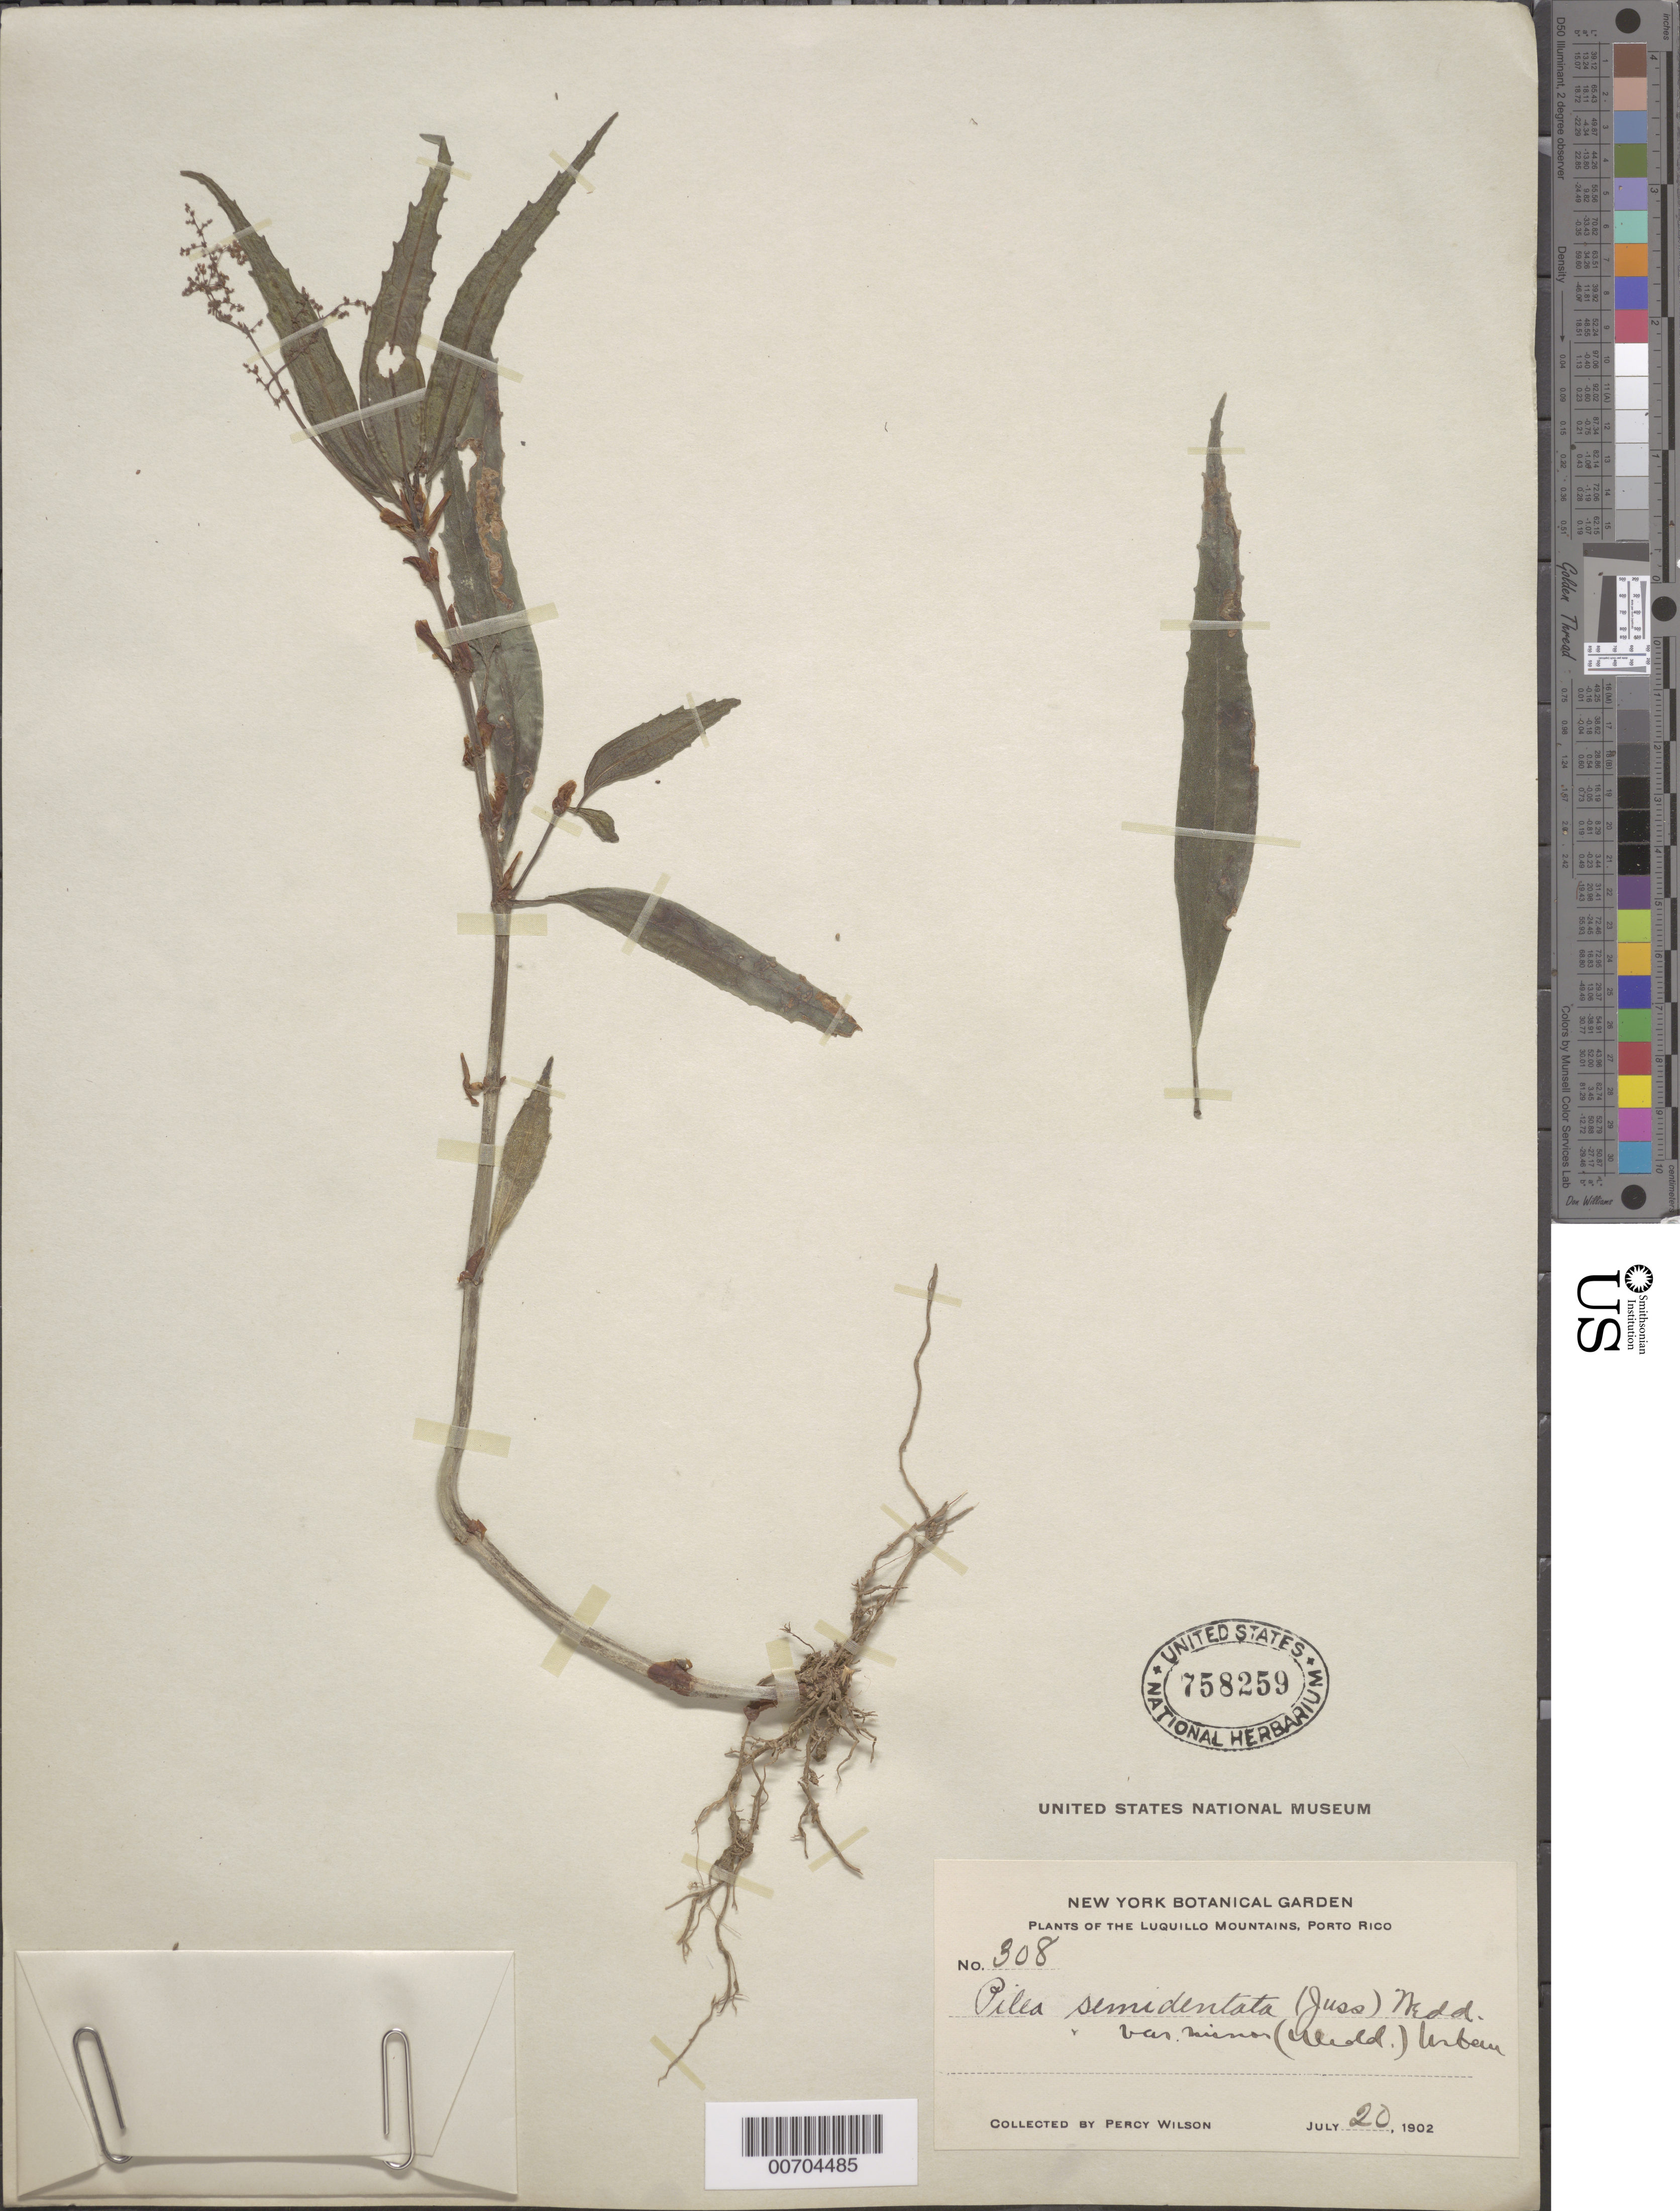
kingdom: Plantae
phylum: Tracheophyta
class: Magnoliopsida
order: Rosales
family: Urticaceae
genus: Pilea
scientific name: Pilea semidentata var. minor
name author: Urb.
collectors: P. Wilson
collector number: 308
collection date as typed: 20 Jul 1902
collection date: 1902-07-20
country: Puerto Rico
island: Greater Antilles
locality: Luquillo Mts.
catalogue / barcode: US 758259